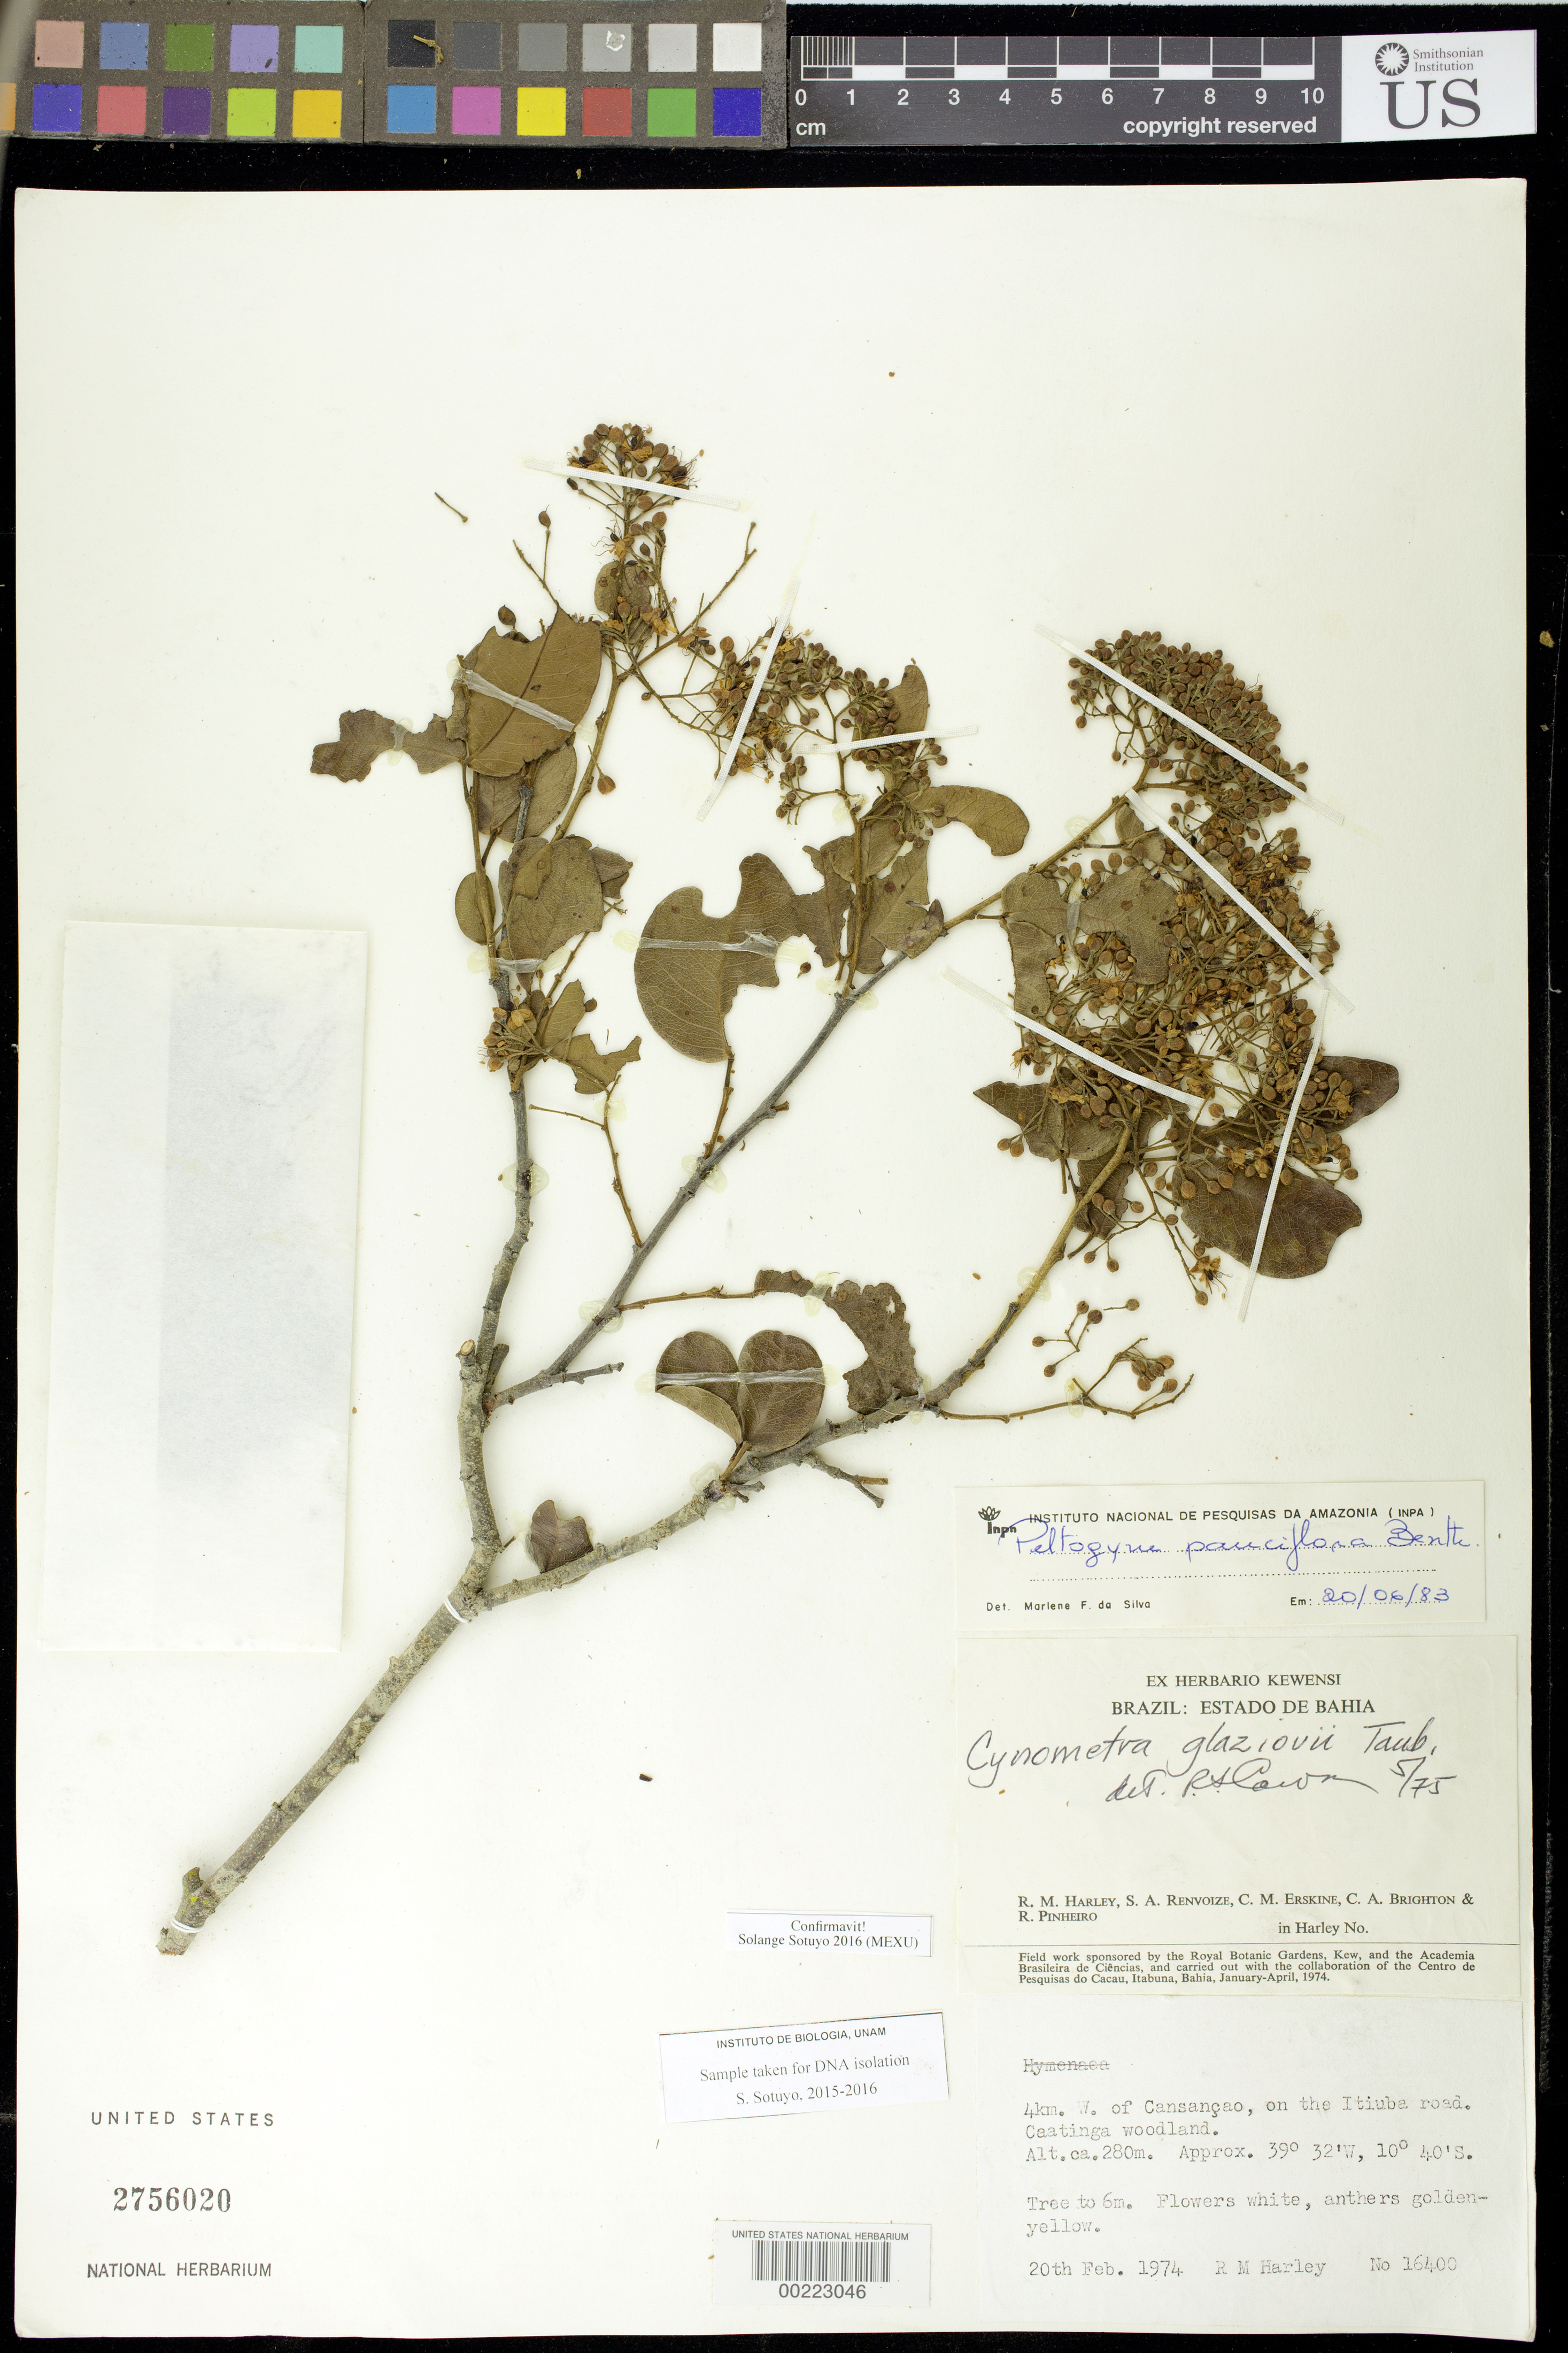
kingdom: Plantae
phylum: Tracheophyta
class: Magnoliopsida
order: Fabales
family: Fabaceae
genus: Peltogyne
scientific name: Peltogyne pauciflora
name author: Benth.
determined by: Sotuyo, Solange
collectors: R. M. Harley, S. A. Renvoize, C. Erskine, C. Brighton & R. S. Pinheiro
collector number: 16400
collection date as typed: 20 Feb 1974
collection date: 1974-02-20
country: Brazil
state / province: Bahia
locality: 4 km w of cansancao, on the itiuba road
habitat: Caatinga woodland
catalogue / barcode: US 2756020